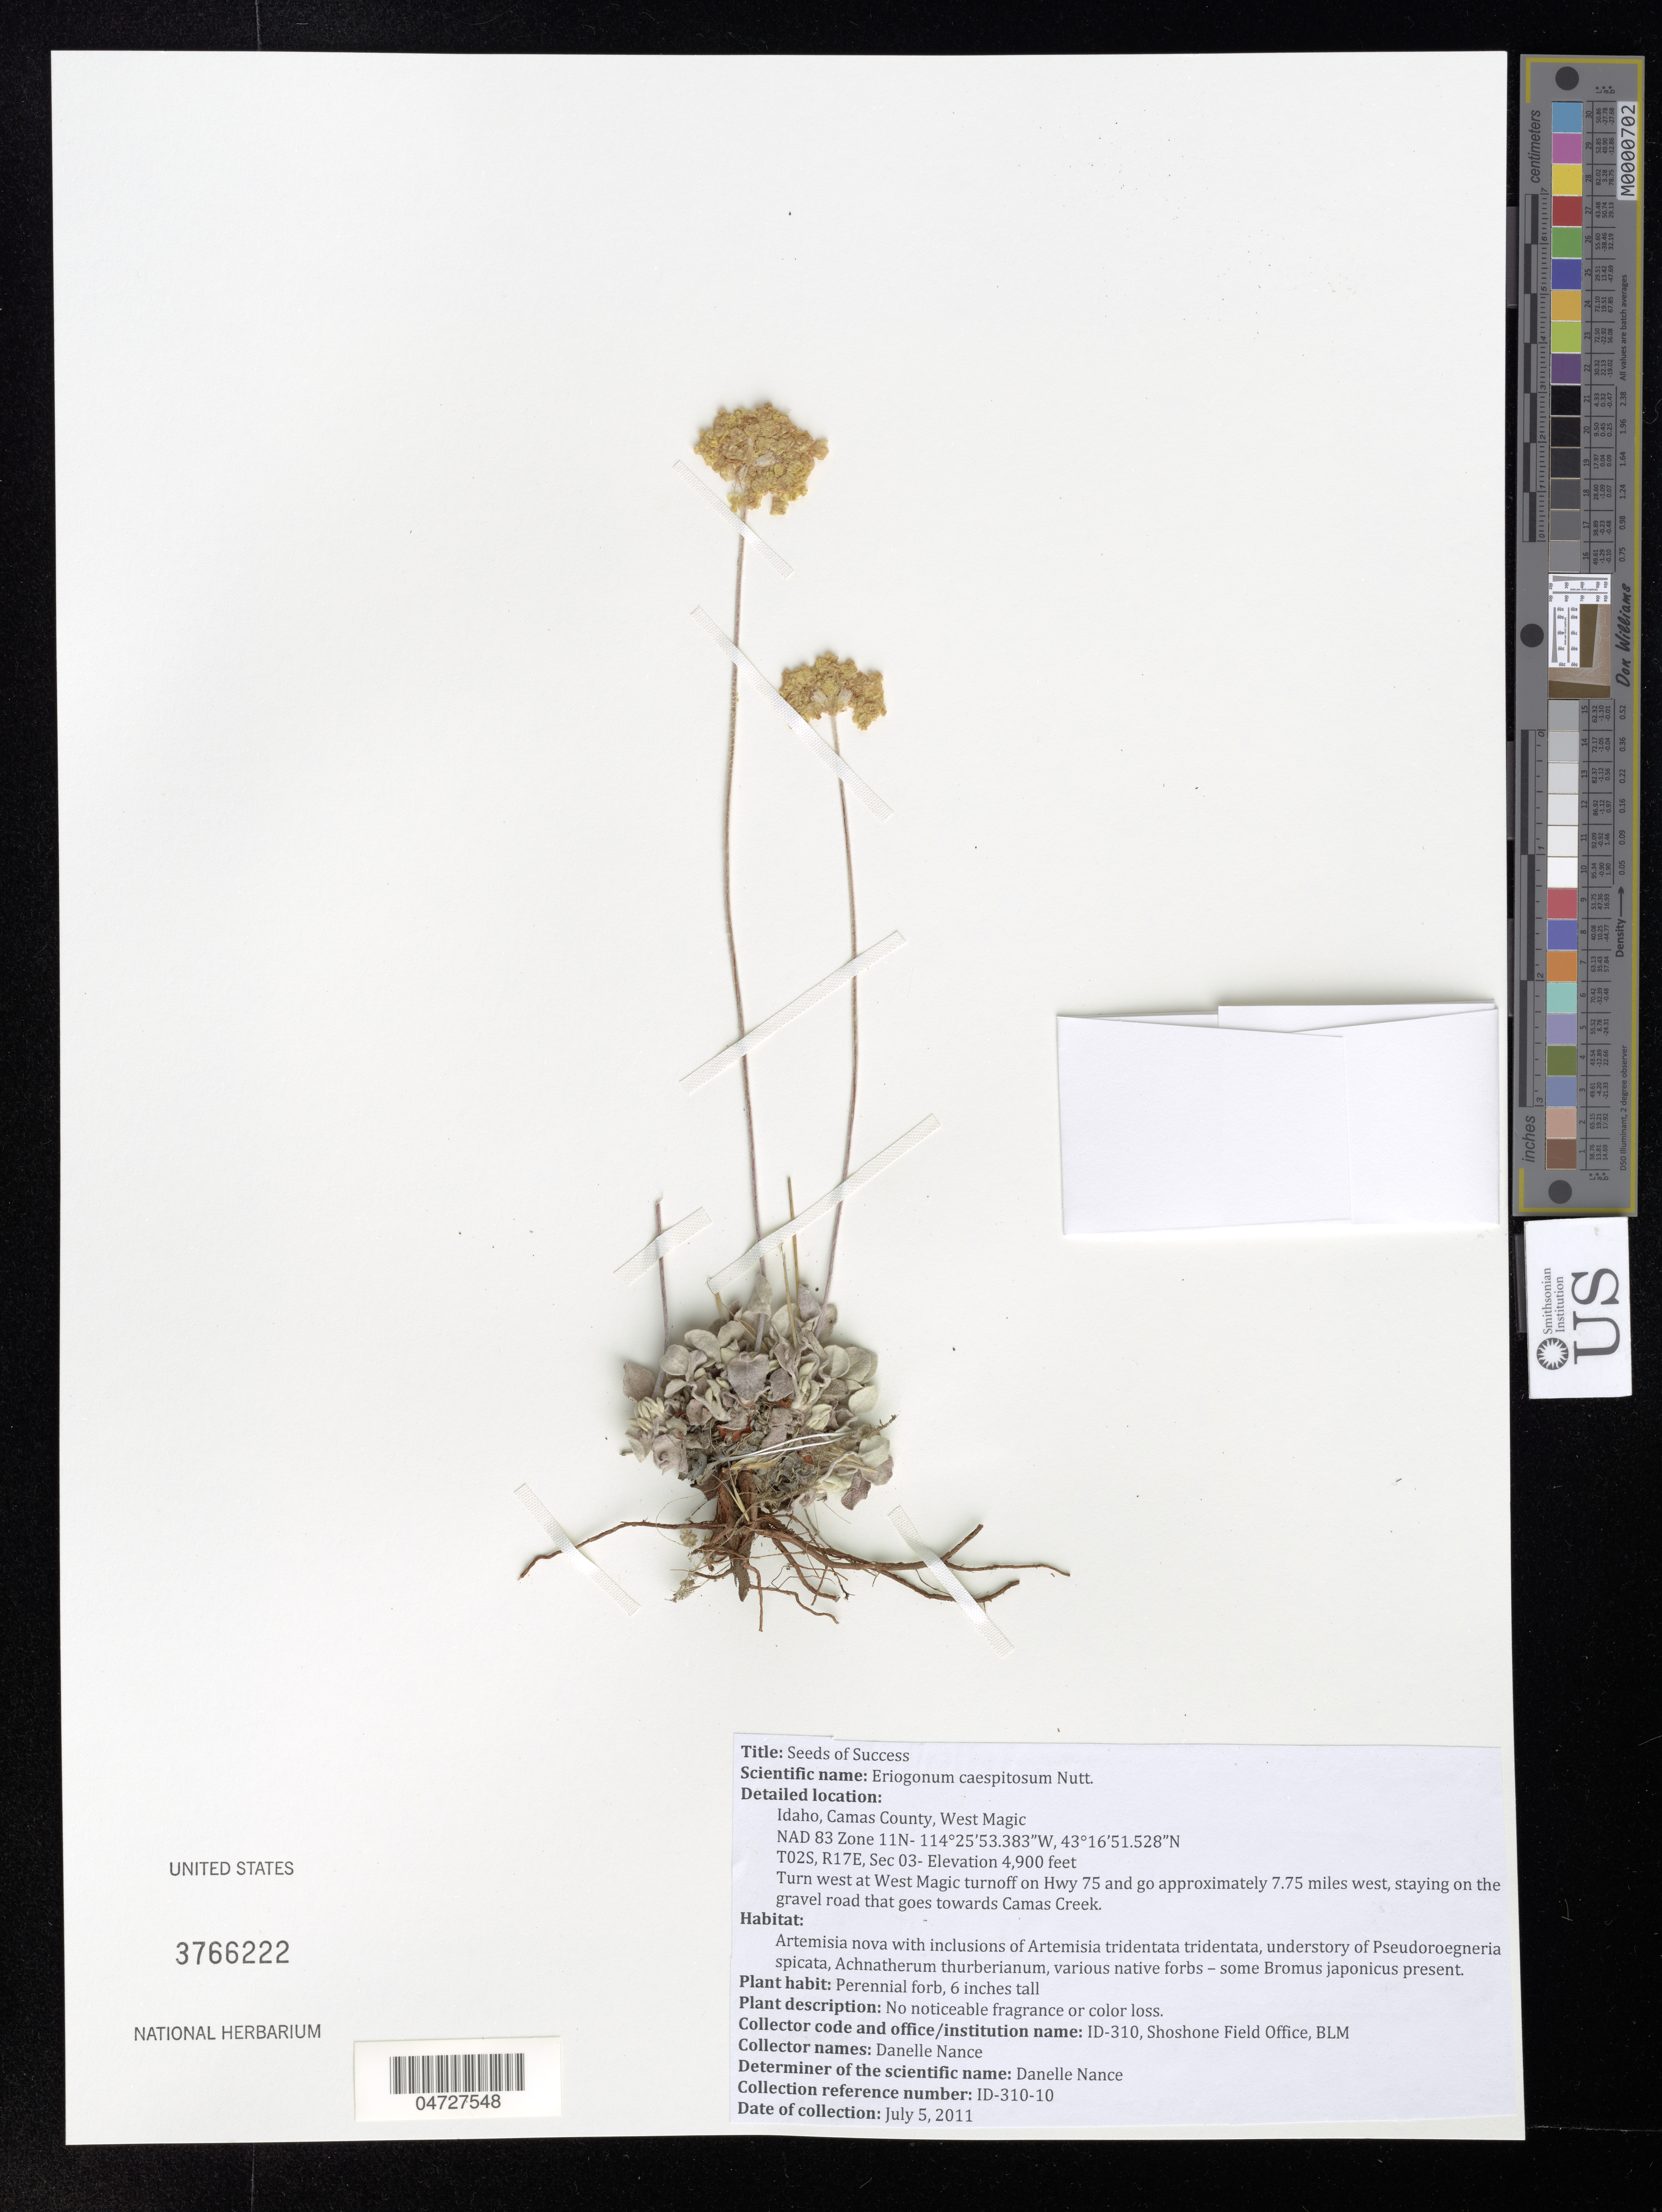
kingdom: Plantae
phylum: Tracheophyta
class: Magnoliopsida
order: Caryophyllales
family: Polygonaceae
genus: Eriogonum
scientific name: Eriogonum caespitosum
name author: Nutt.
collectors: D. Nance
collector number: ID-310-10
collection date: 2011-07-05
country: United States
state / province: Idaho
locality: Camas County, West Magic. Turn west at West Magic turnoff on Hwy 75 and go approximately 7.75 miles west, staying on the gravel road that goes towards Camas Creek.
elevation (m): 1494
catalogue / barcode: US 3766222